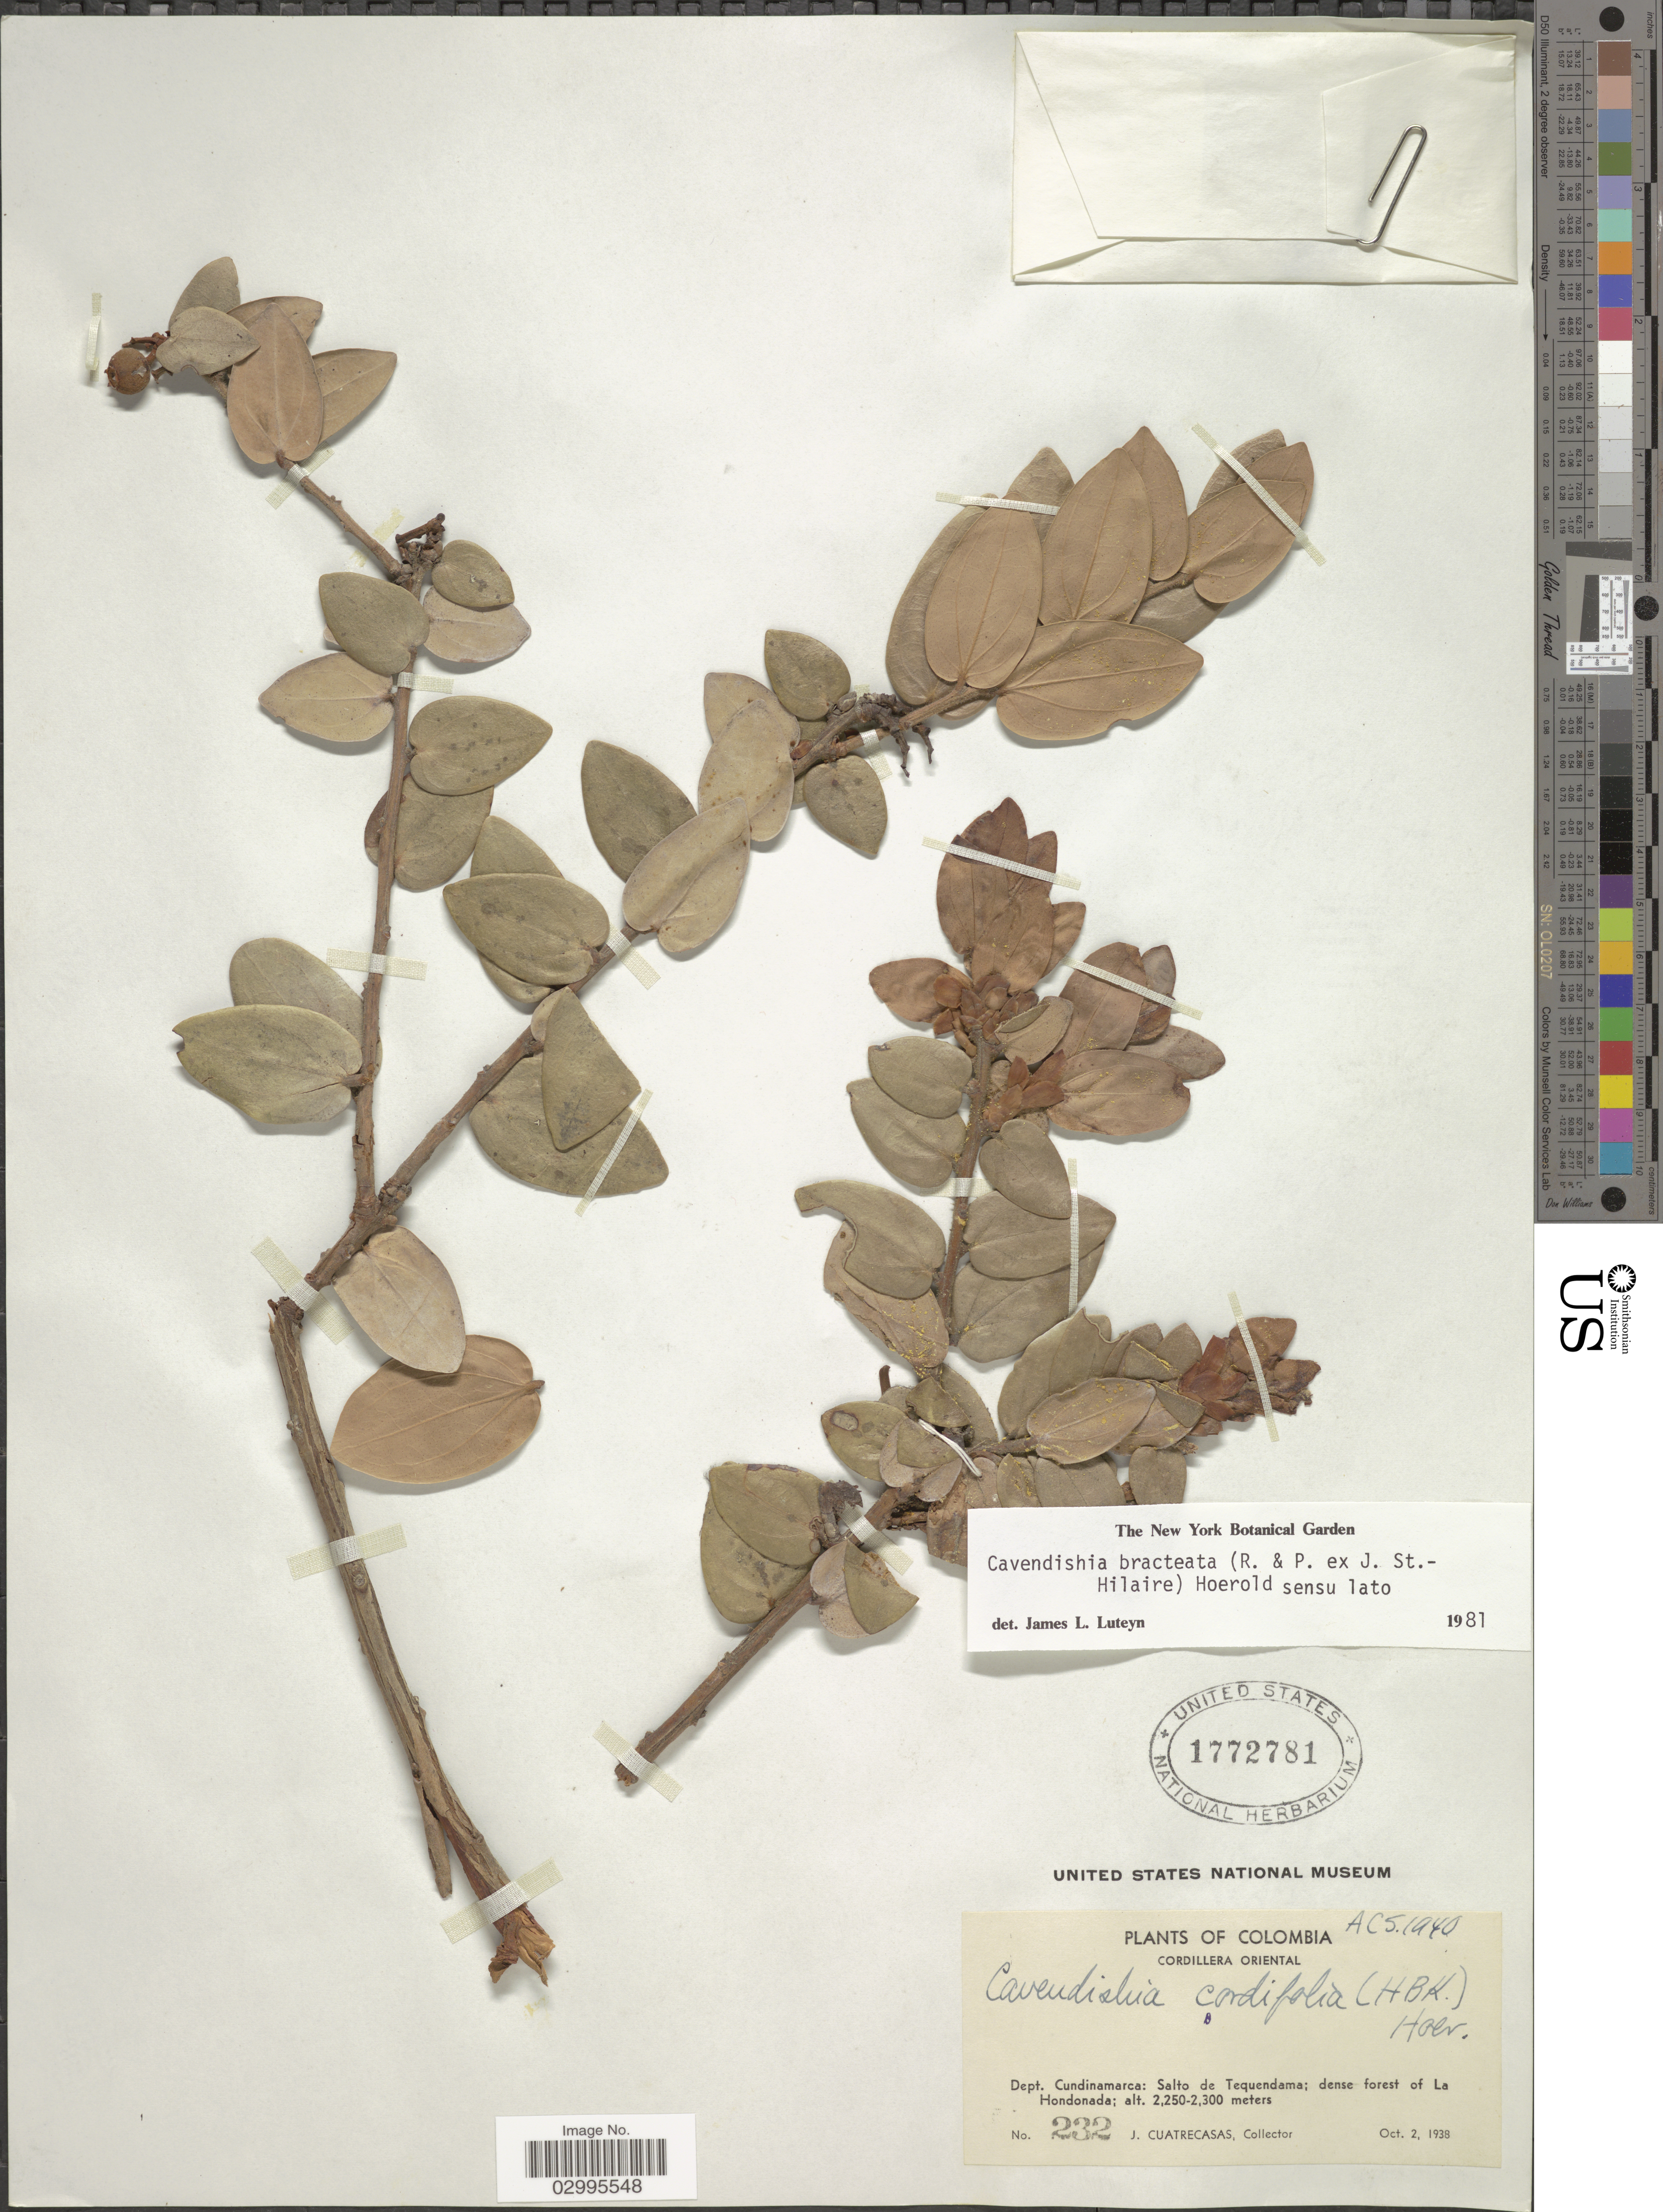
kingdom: Plantae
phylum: Tracheophyta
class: Magnoliopsida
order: Ericales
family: Ericaceae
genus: Cavendishia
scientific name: Cavendishia bracteata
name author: (Ruiz & Pav. ex J. St.-Hil.) Hoerold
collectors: J. Cuatrecasas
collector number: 232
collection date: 1938-10-02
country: Colombia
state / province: Cundinamarca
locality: Cordillera Oriental. Dept. Cundinamarca: Salto de Tequendama; dense forest of La Hondonada.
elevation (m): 2250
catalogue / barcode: US 1772781